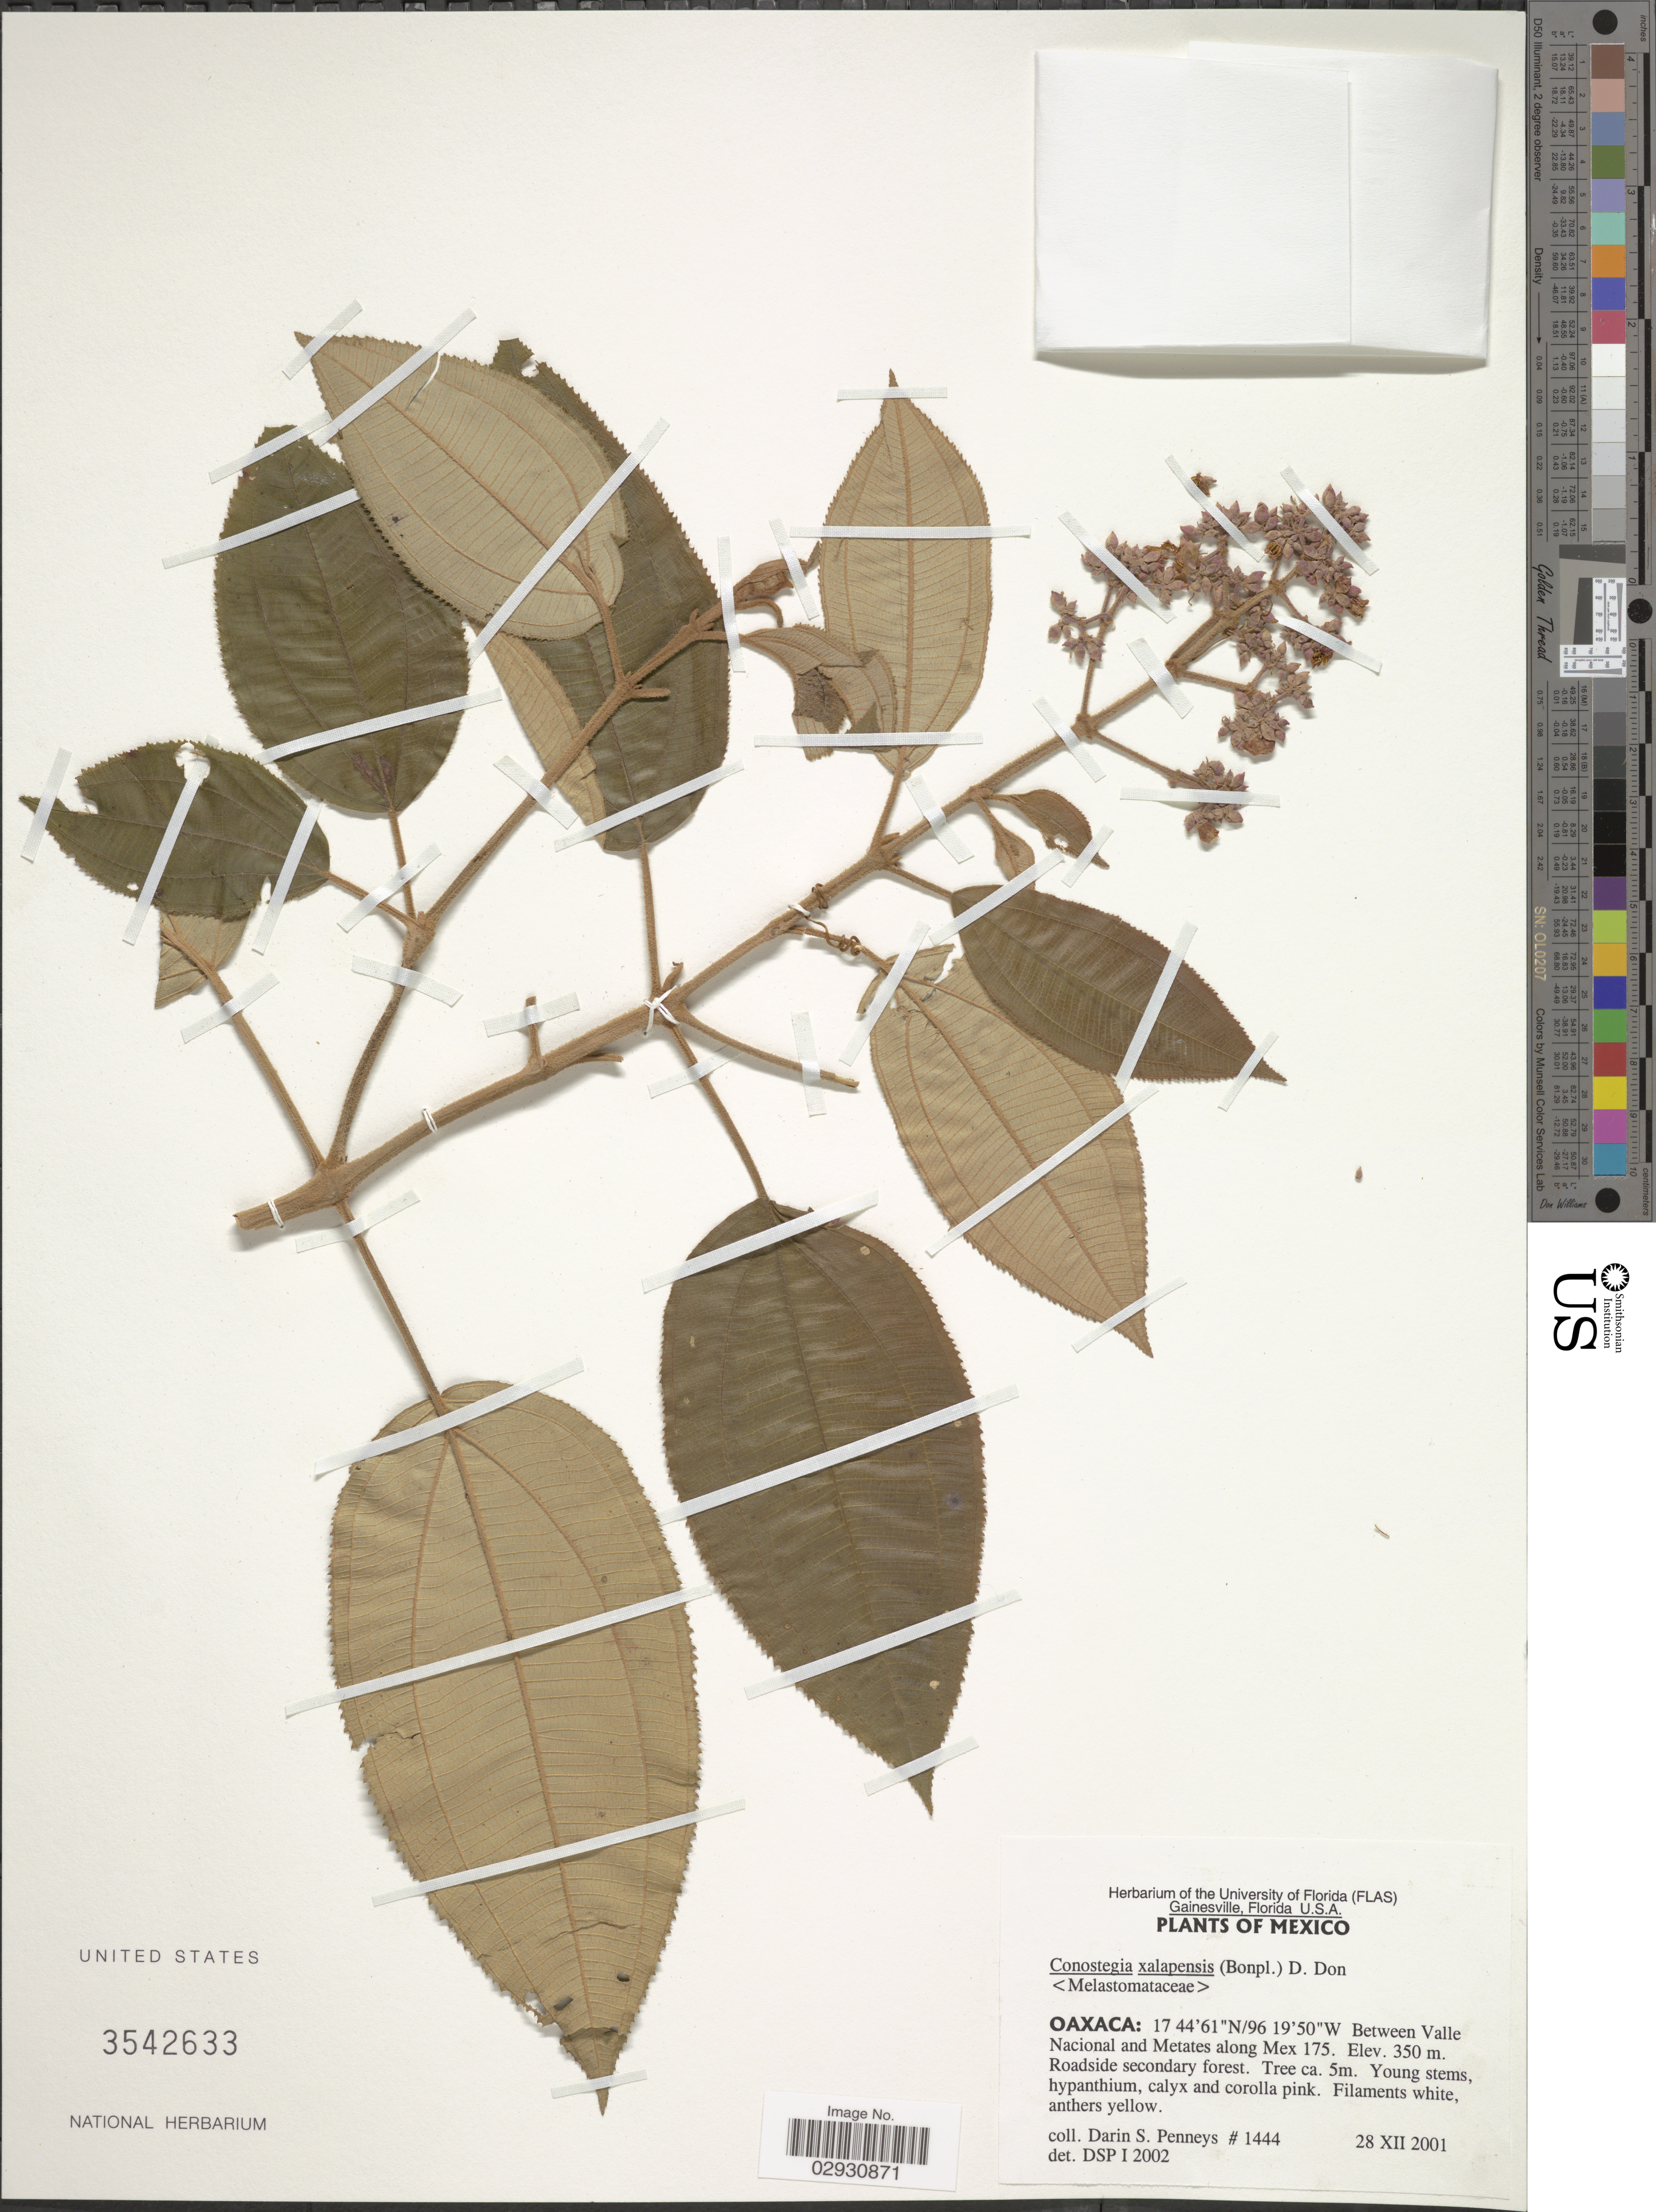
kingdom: Plantae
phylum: Tracheophyta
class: Magnoliopsida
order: Myrtales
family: Melastomataceae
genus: Conostegia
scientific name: Conostegia quadrangularis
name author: Schltdl. ex Steud.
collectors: D. S. Penneys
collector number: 1444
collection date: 2001-12-28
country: Mexico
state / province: Oaxaca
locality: Between Valle Nacional and Metates along Mex 175.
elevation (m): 350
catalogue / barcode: US 3542633